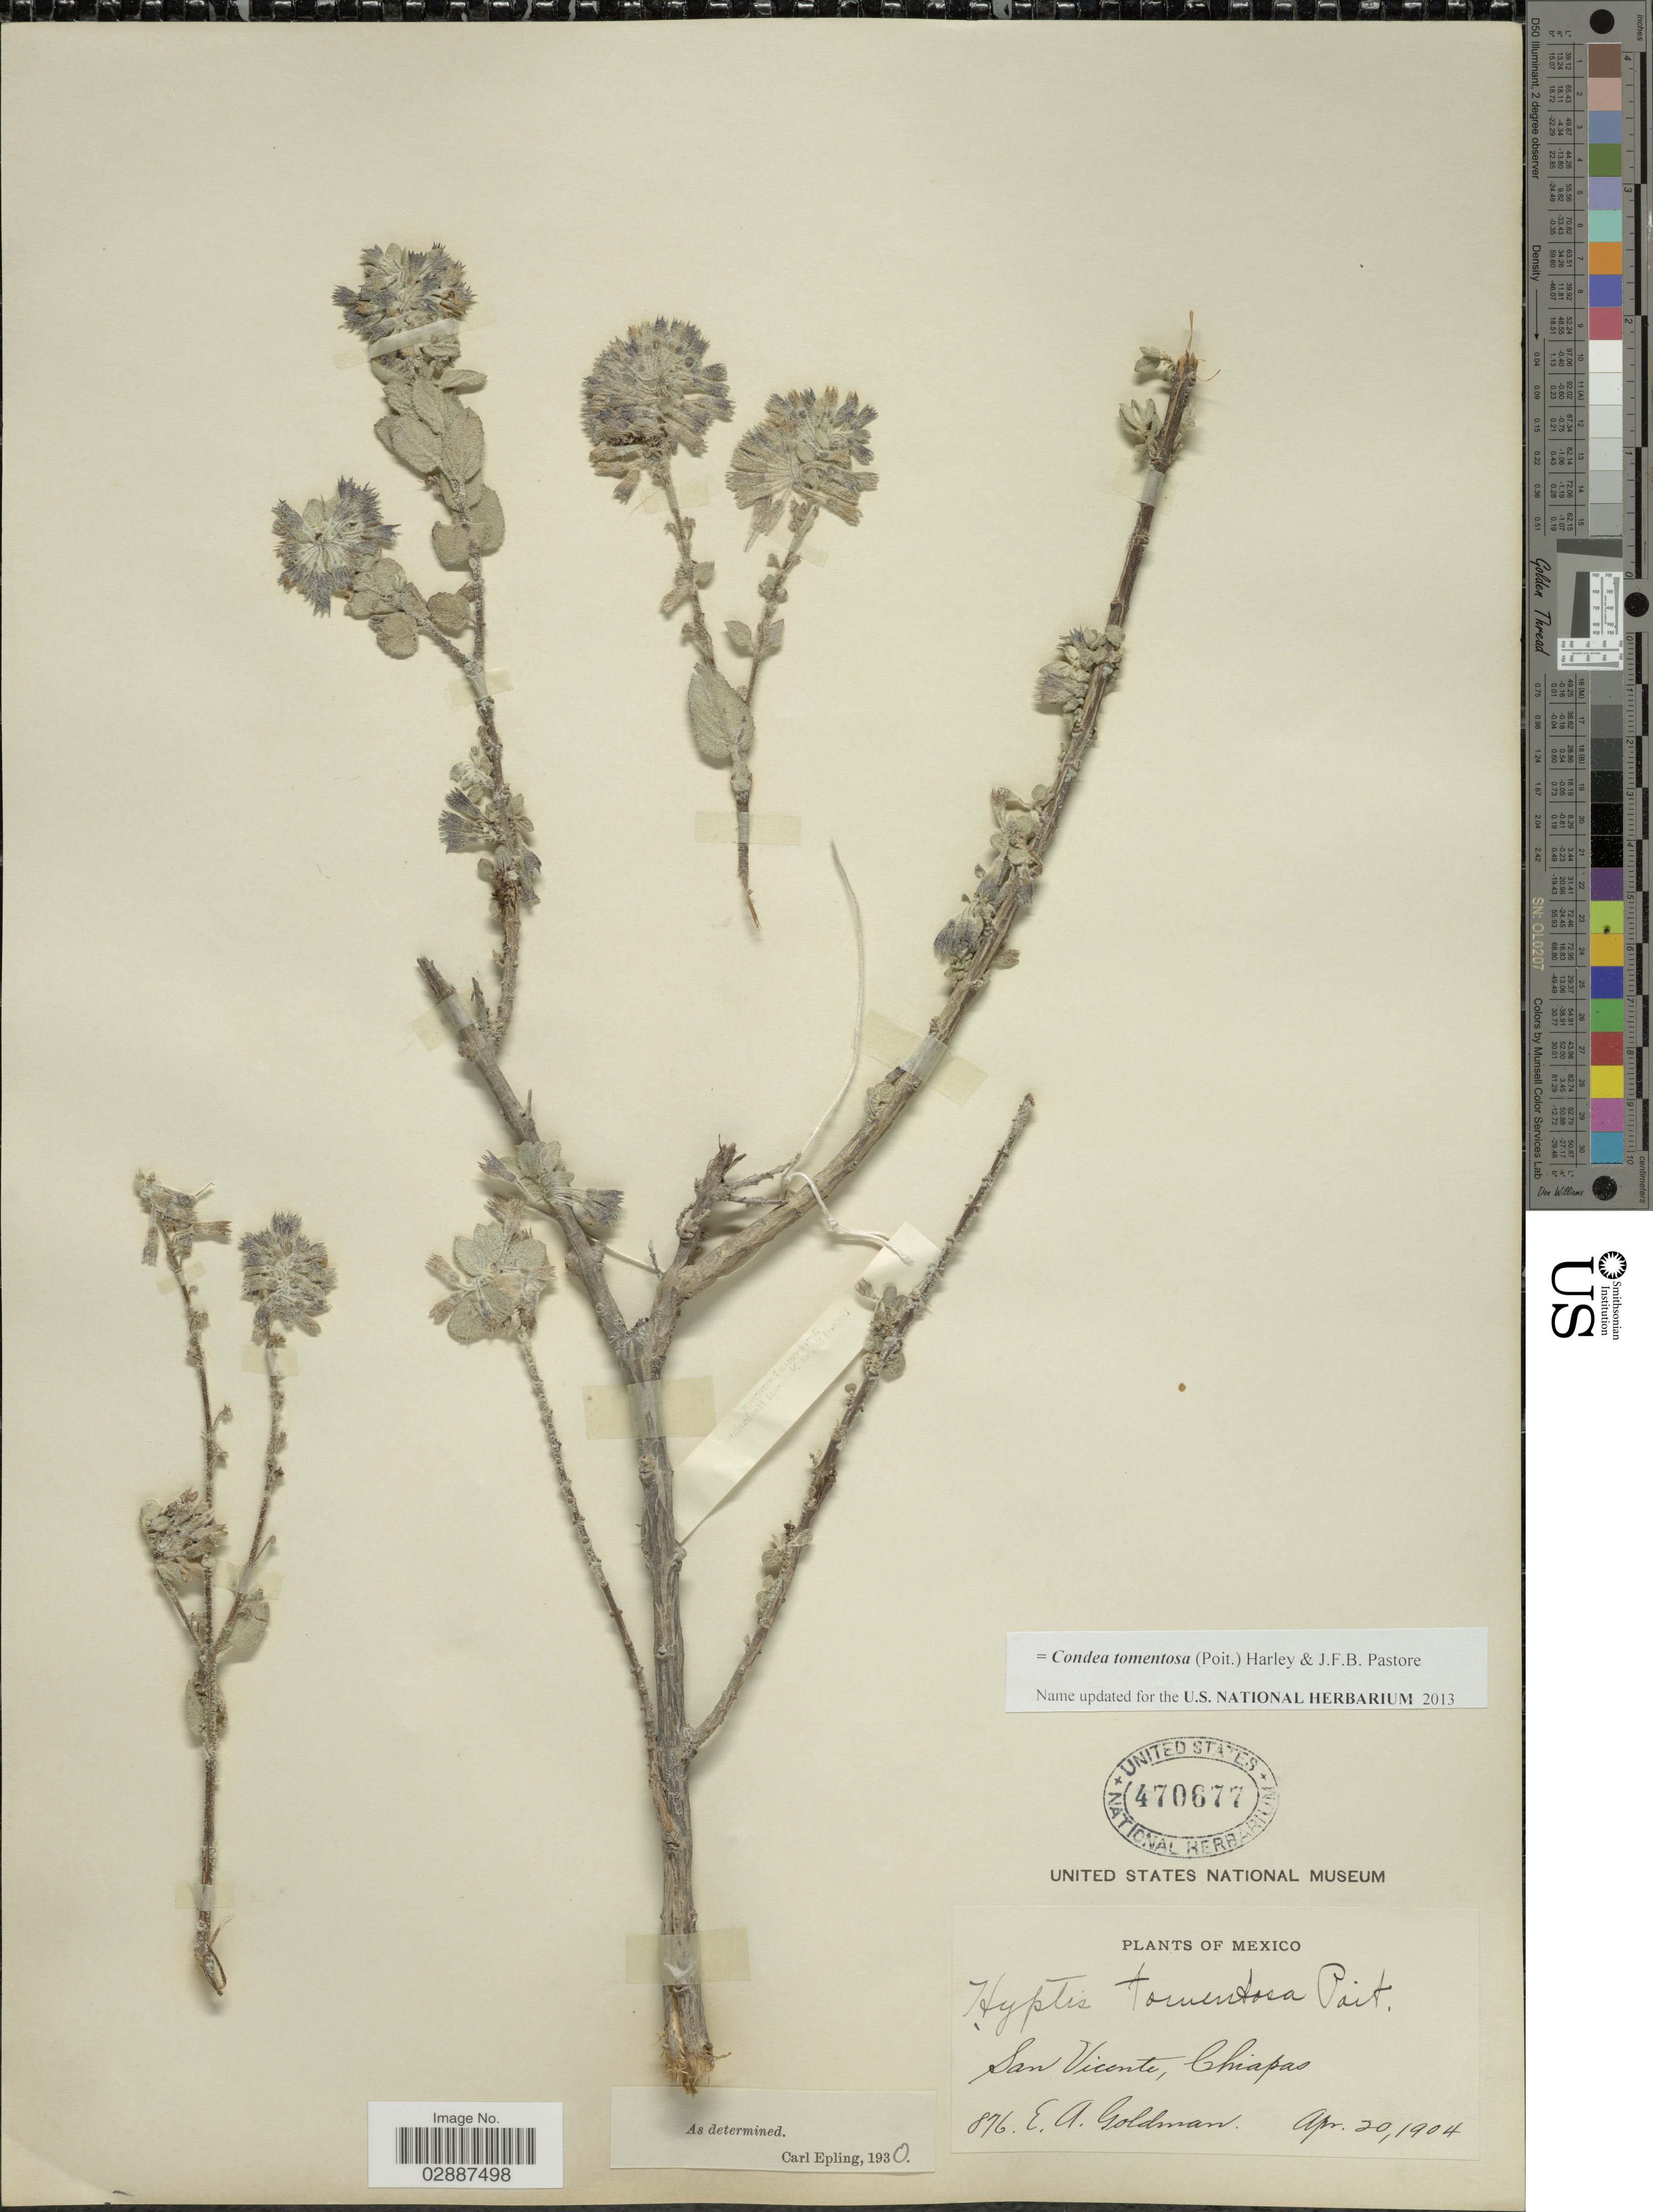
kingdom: Plantae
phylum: Tracheophyta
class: Magnoliopsida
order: Lamiales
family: Lamiaceae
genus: Condea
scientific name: Condea tomentosa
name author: (Poit.) Harley & J.F.B. Pastore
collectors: E. A. Goldman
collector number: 876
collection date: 1904-04-20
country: Mexico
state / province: Chiapas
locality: San Vicente.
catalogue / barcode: US 470677